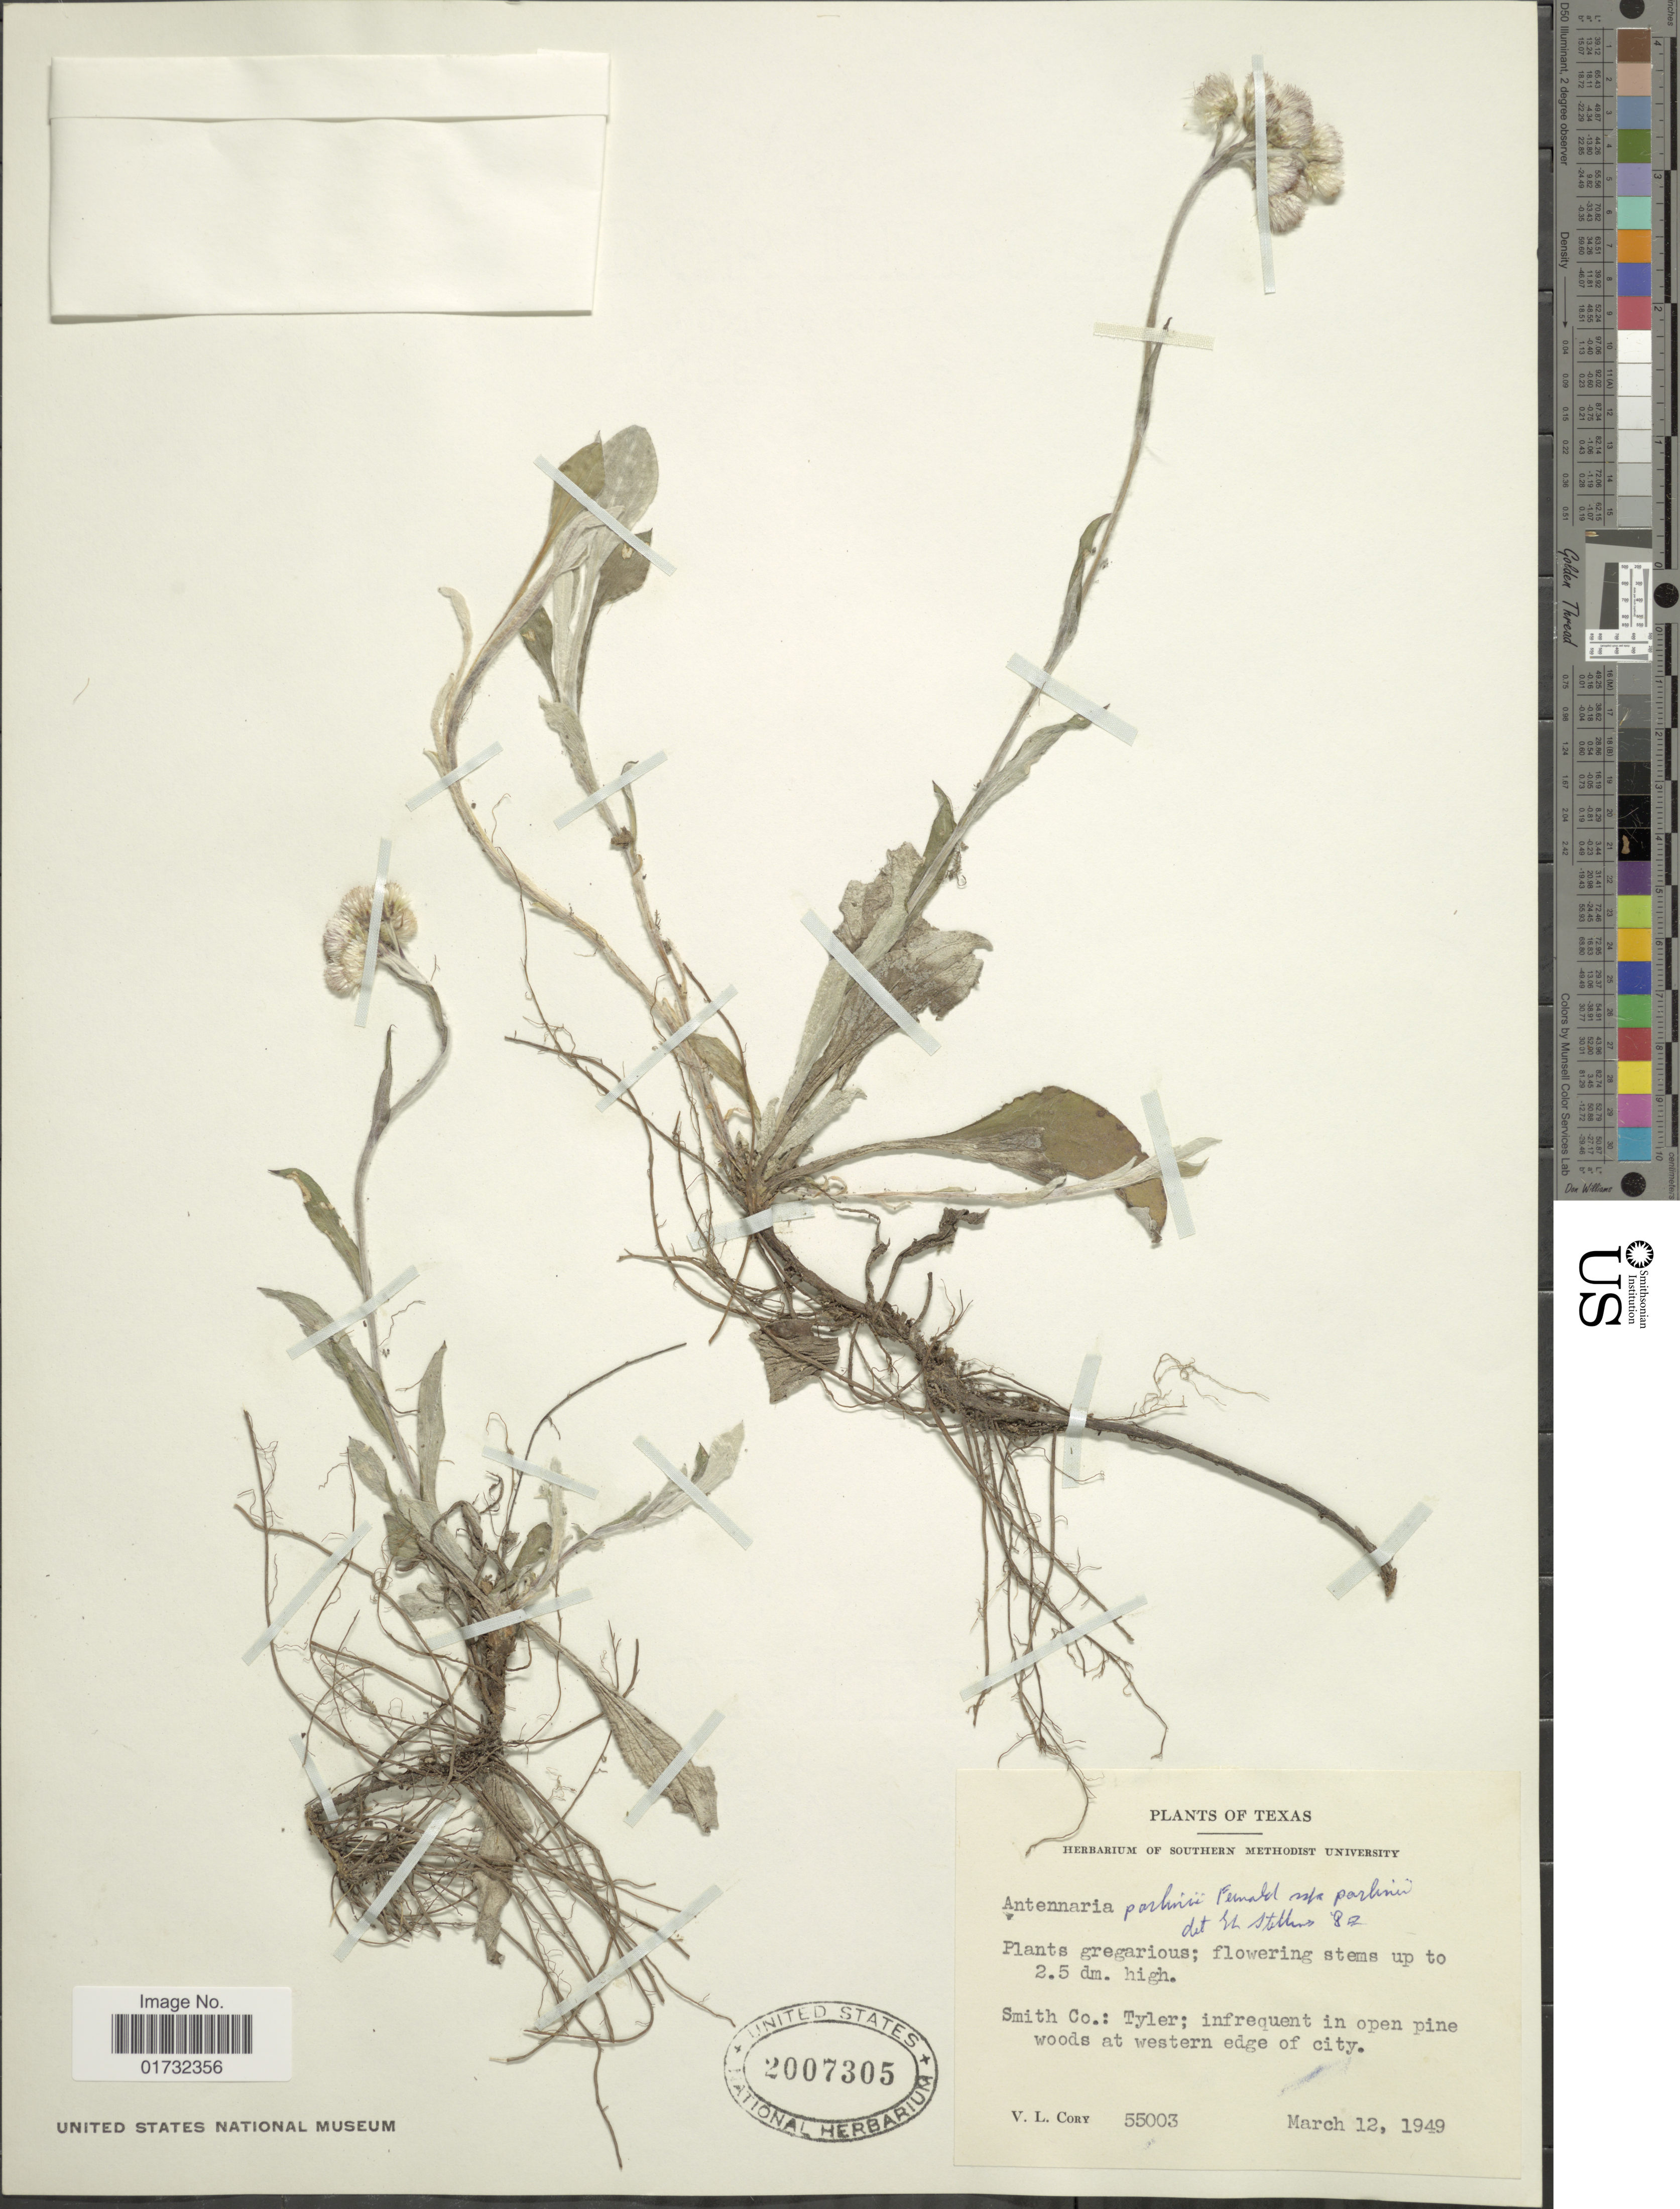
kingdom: Plantae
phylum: Tracheophyta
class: Magnoliopsida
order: Asterales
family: Asteraceae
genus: Antennaria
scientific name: Antennaria parlinii subsp. parlinii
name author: Fernald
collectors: V. Cory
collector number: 55003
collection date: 1949-03-12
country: United States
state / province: Texas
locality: Smith Co.: Tyler. at western edge of city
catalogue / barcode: US 2007305